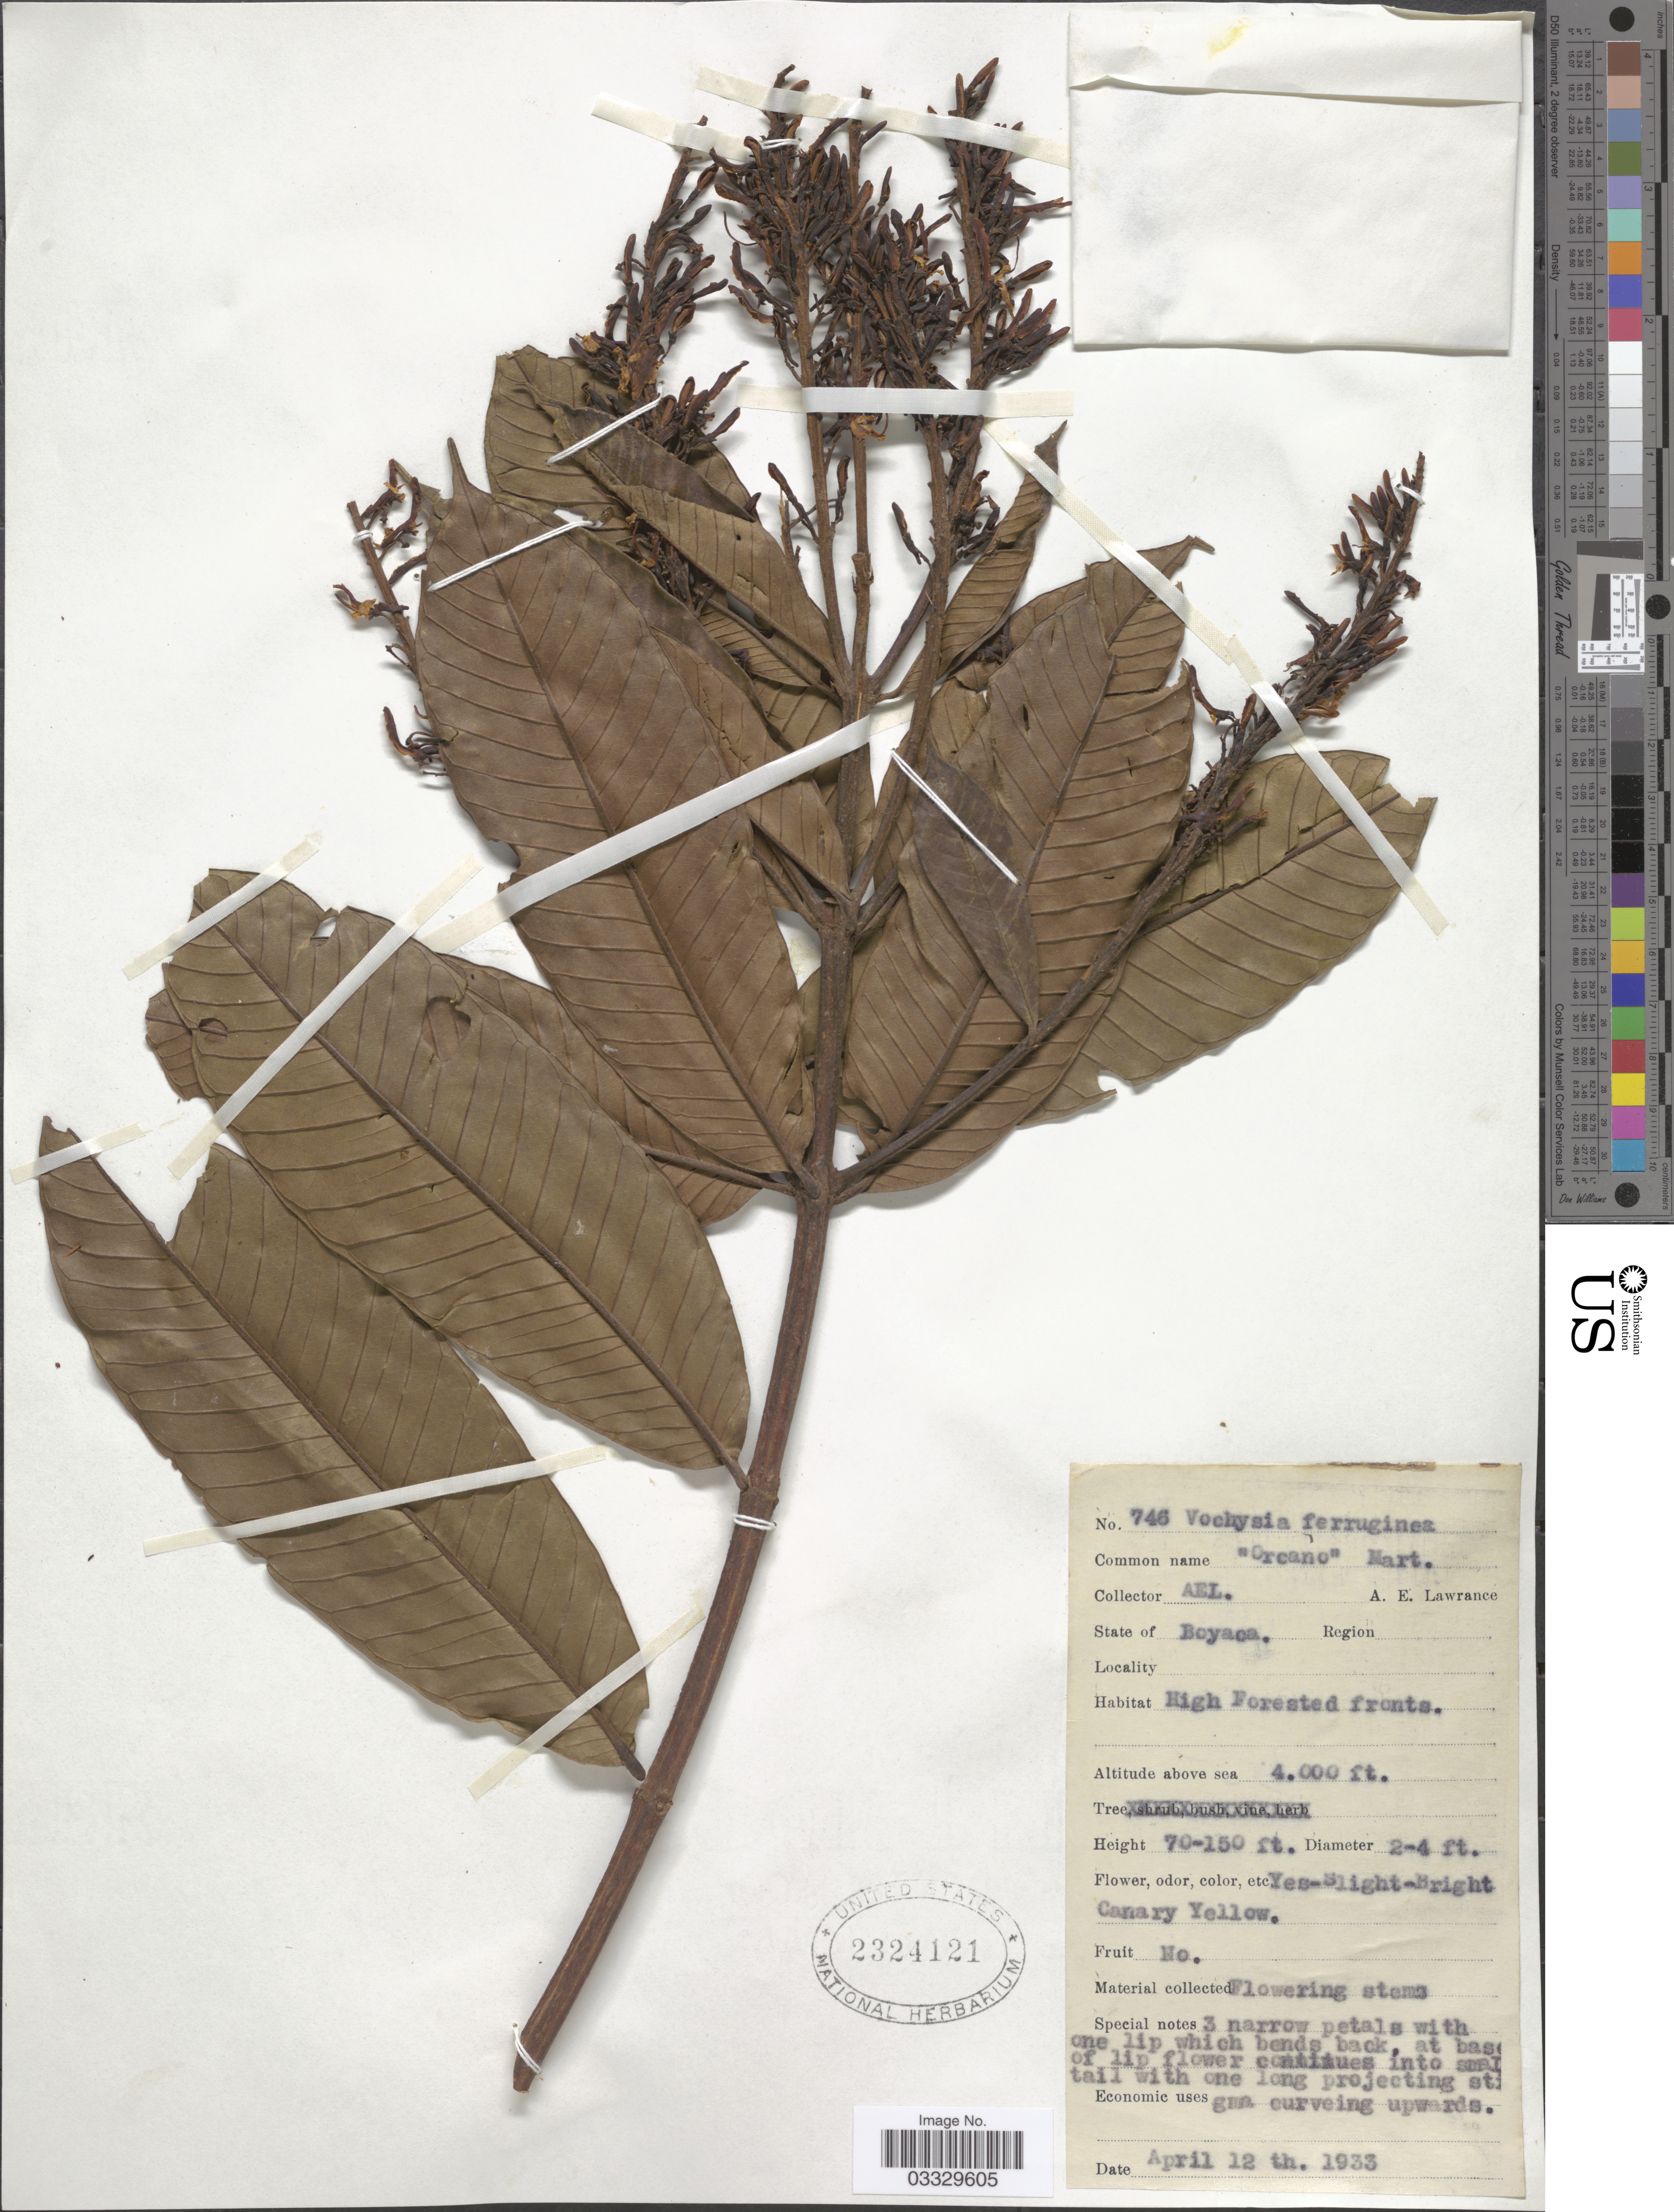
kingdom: Plantae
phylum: Tracheophyta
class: Magnoliopsida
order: Myrtales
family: Vochysiaceae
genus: Vochysia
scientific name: Vochysia ferruginea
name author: Mart.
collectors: A. Lawrence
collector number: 746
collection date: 1933-04-12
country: Colombia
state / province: Boyacá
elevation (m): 1219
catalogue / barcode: US 2324121